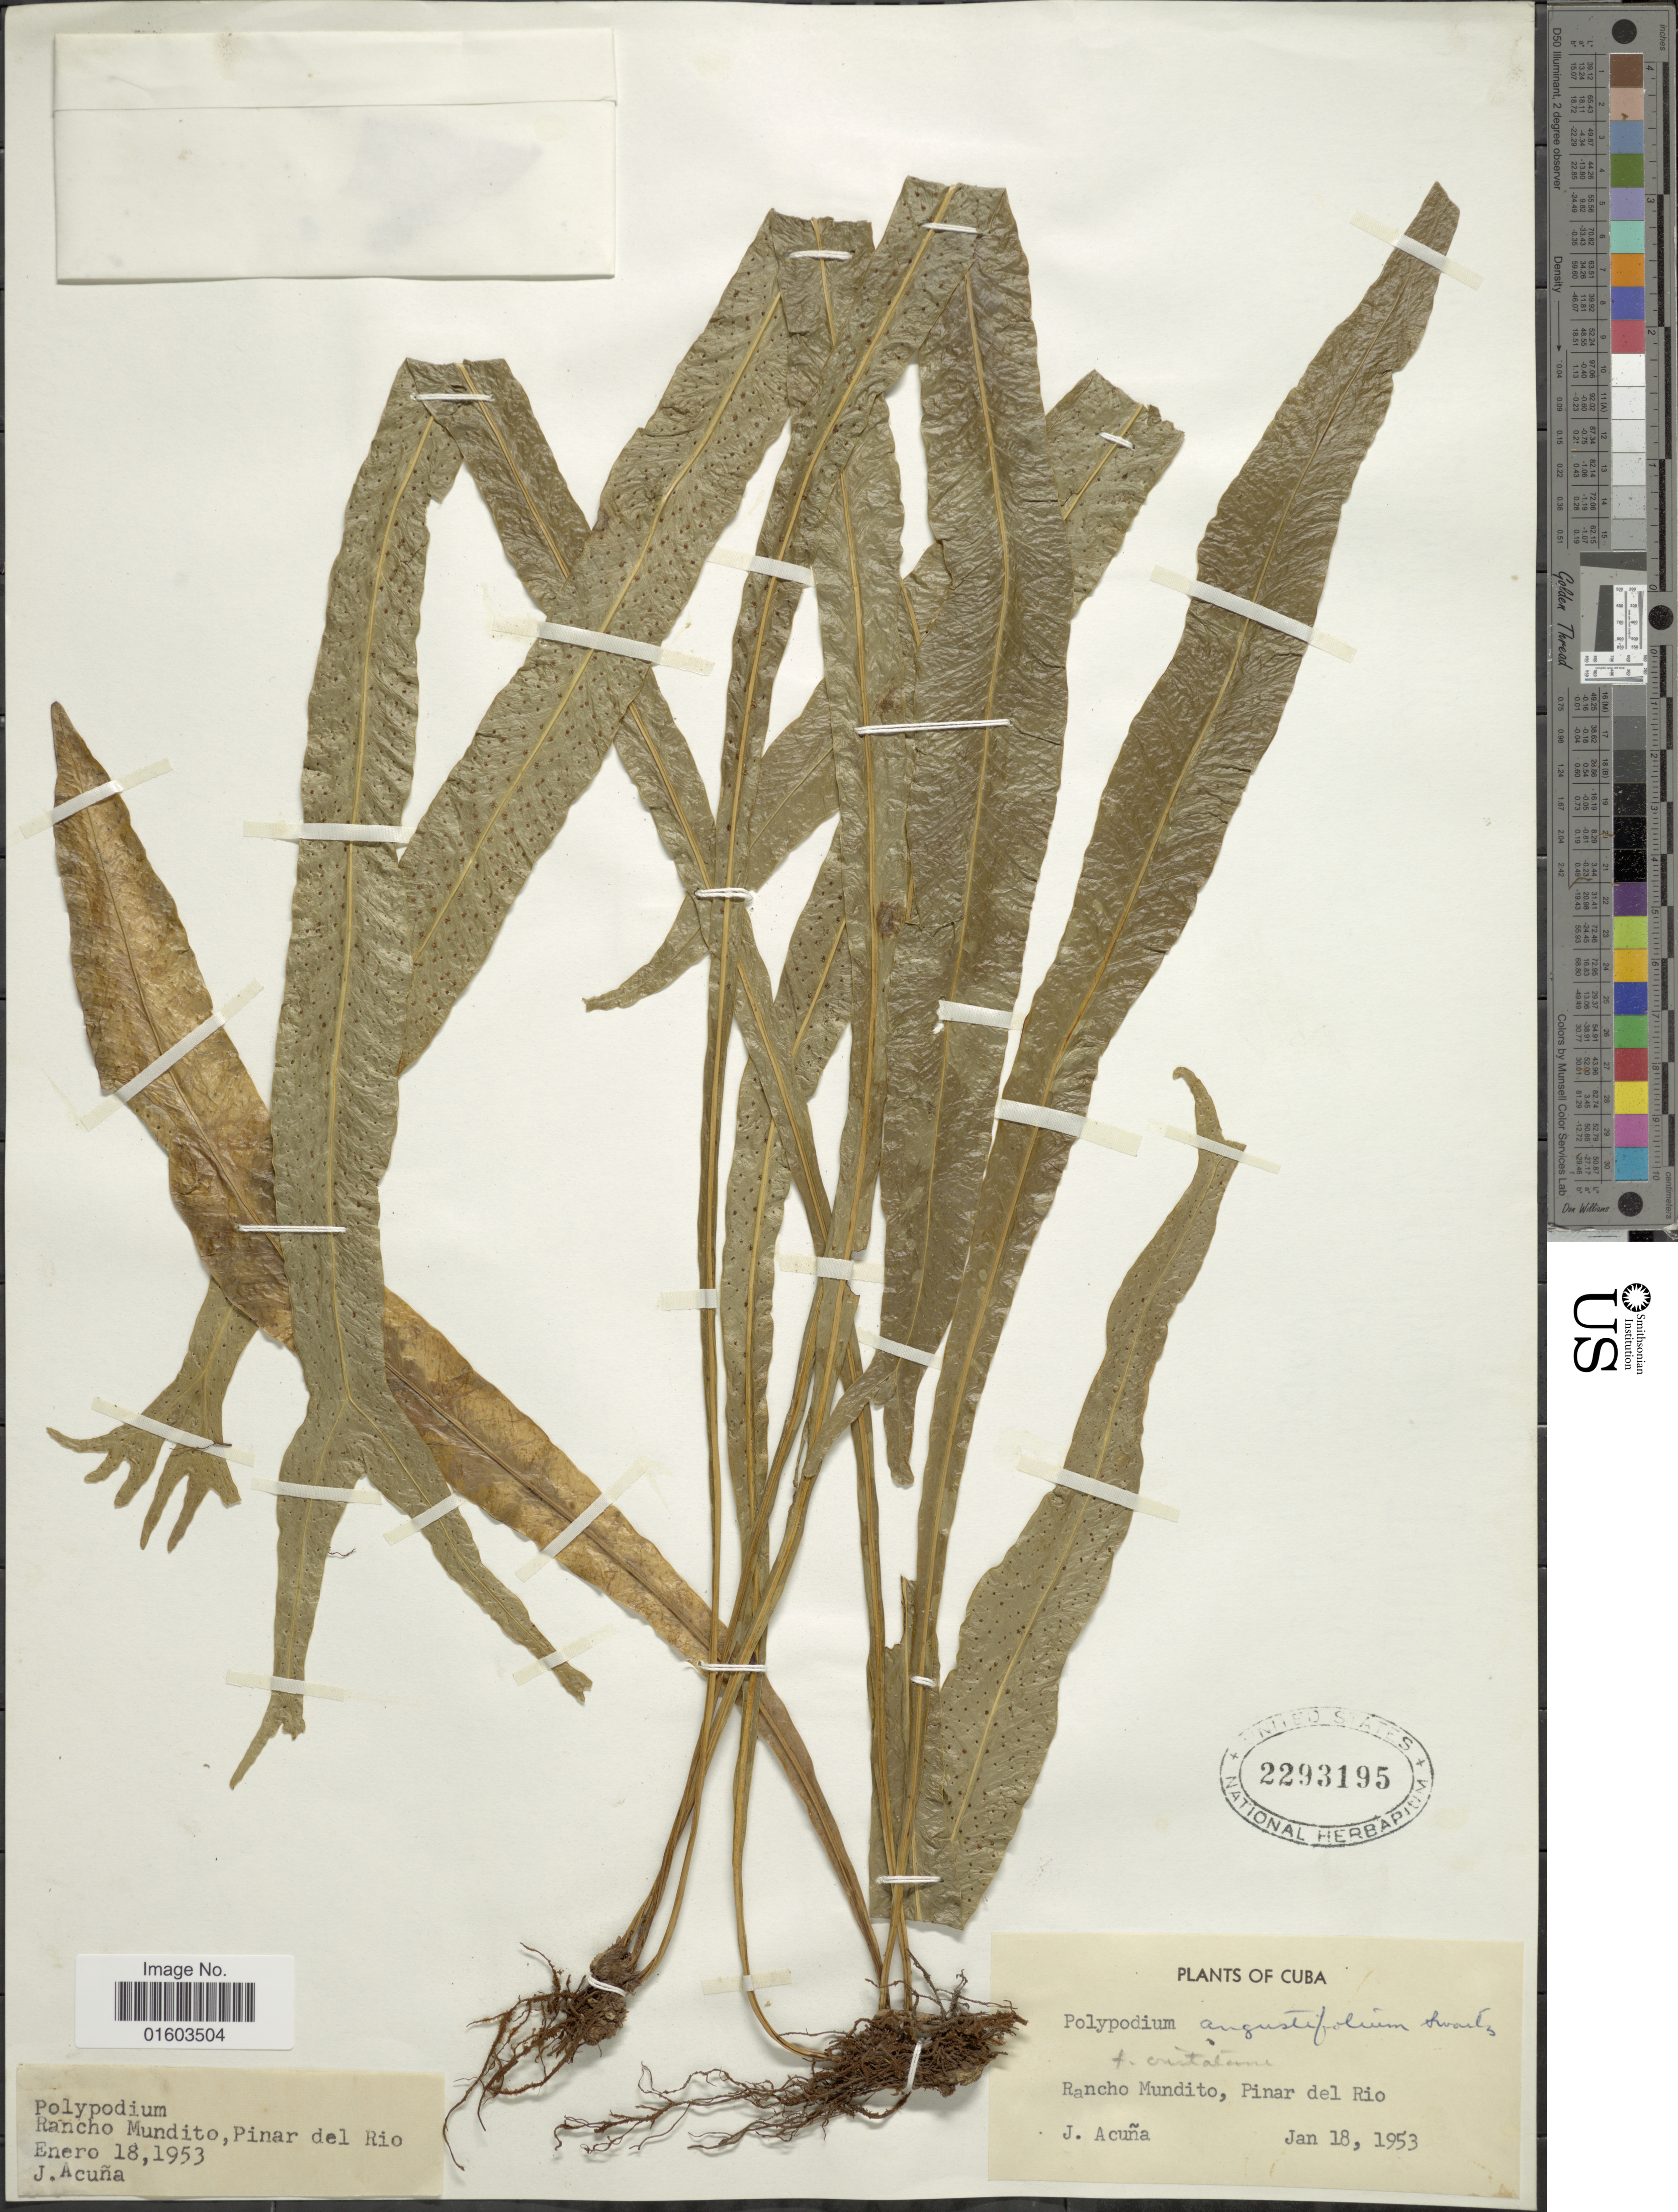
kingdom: Plantae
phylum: Tracheophyta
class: Polypodiopsida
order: Polypodiales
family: Polypodiaceae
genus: Campyloneurum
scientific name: Campyloneurum angustifolium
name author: (Sw.) Fée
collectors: J. Acuña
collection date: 1953-01-18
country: Cuba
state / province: Pinar del Río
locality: Rancho MUndito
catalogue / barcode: US 2293195